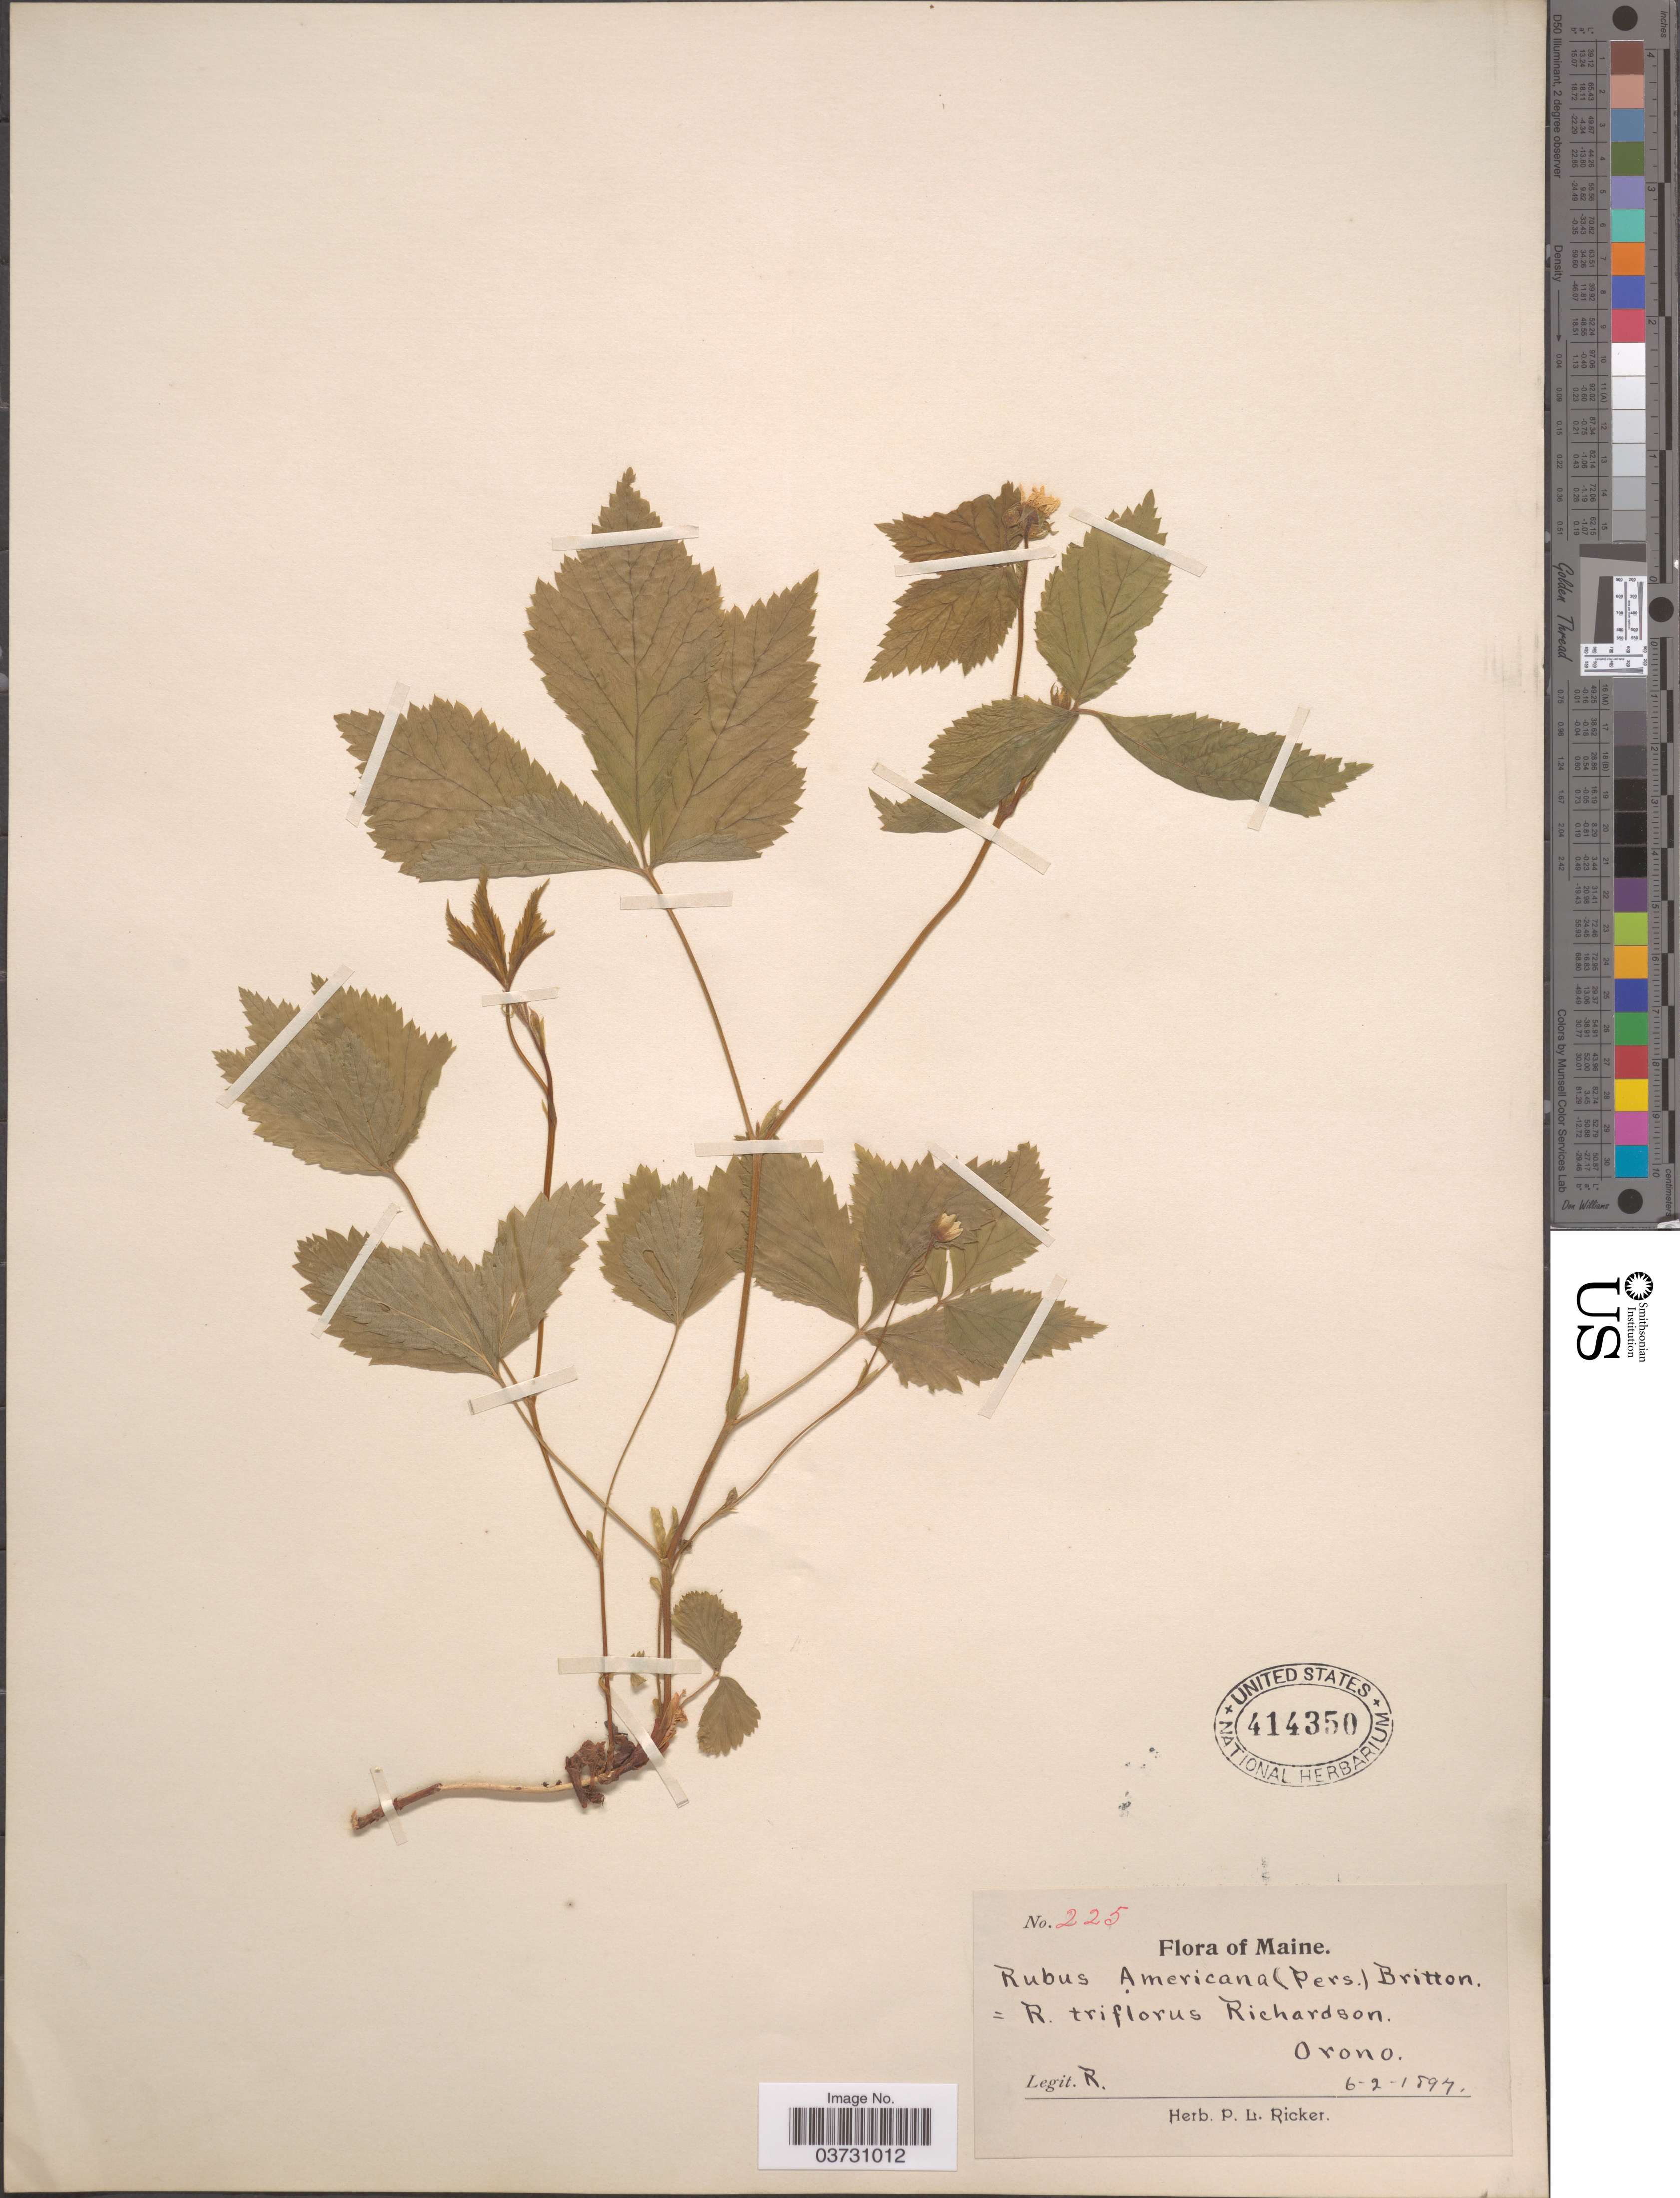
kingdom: Plantae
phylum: Tracheophyta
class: Magnoliopsida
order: Rosales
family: Rosaceae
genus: Rubus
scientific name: Rubus pubescens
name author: Raf.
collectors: P. Ricker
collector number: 225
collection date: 1897-06-02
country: United States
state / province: Maine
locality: Orono.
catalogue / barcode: US 414350